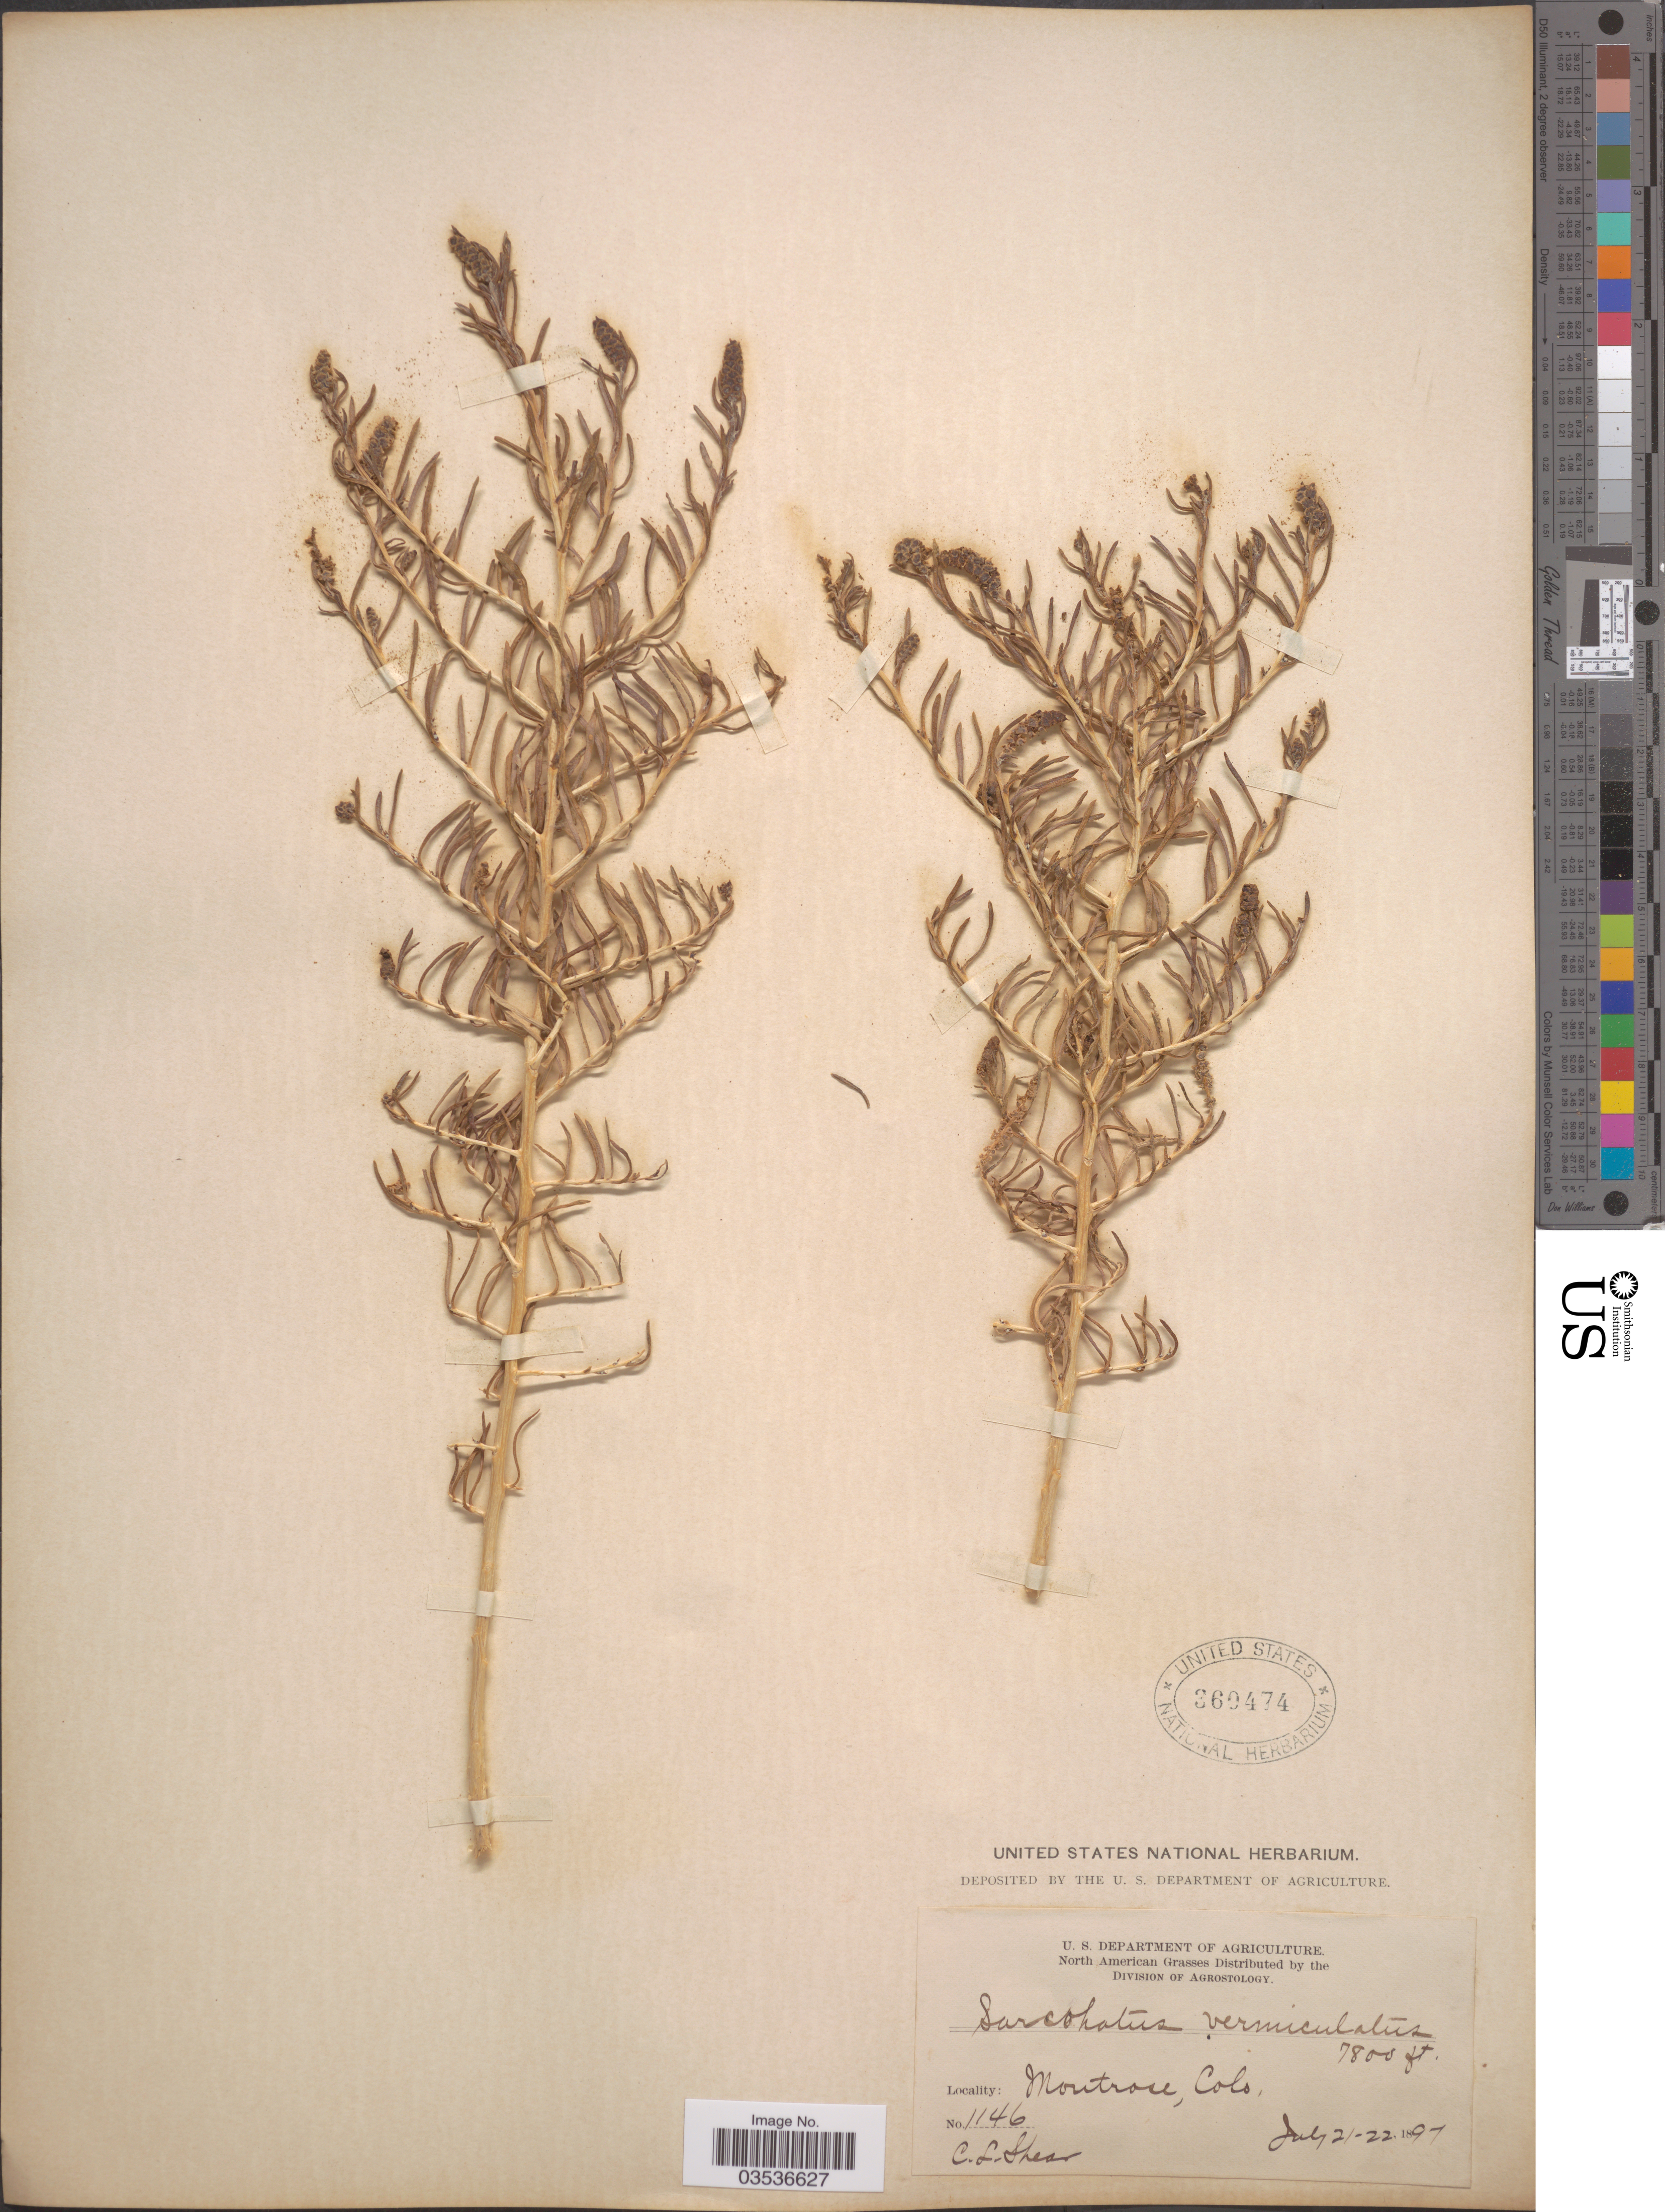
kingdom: Plantae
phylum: Tracheophyta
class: Magnoliopsida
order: Caryophyllales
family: Sarcobataceae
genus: Sarcobatus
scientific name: Sarcobatus vermiculatus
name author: (Hook.) Torr.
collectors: C. L. Shear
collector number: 1146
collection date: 1897-07-21/1897-07-22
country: United States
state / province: Colorado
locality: Montrose.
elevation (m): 2377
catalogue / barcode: US 360474